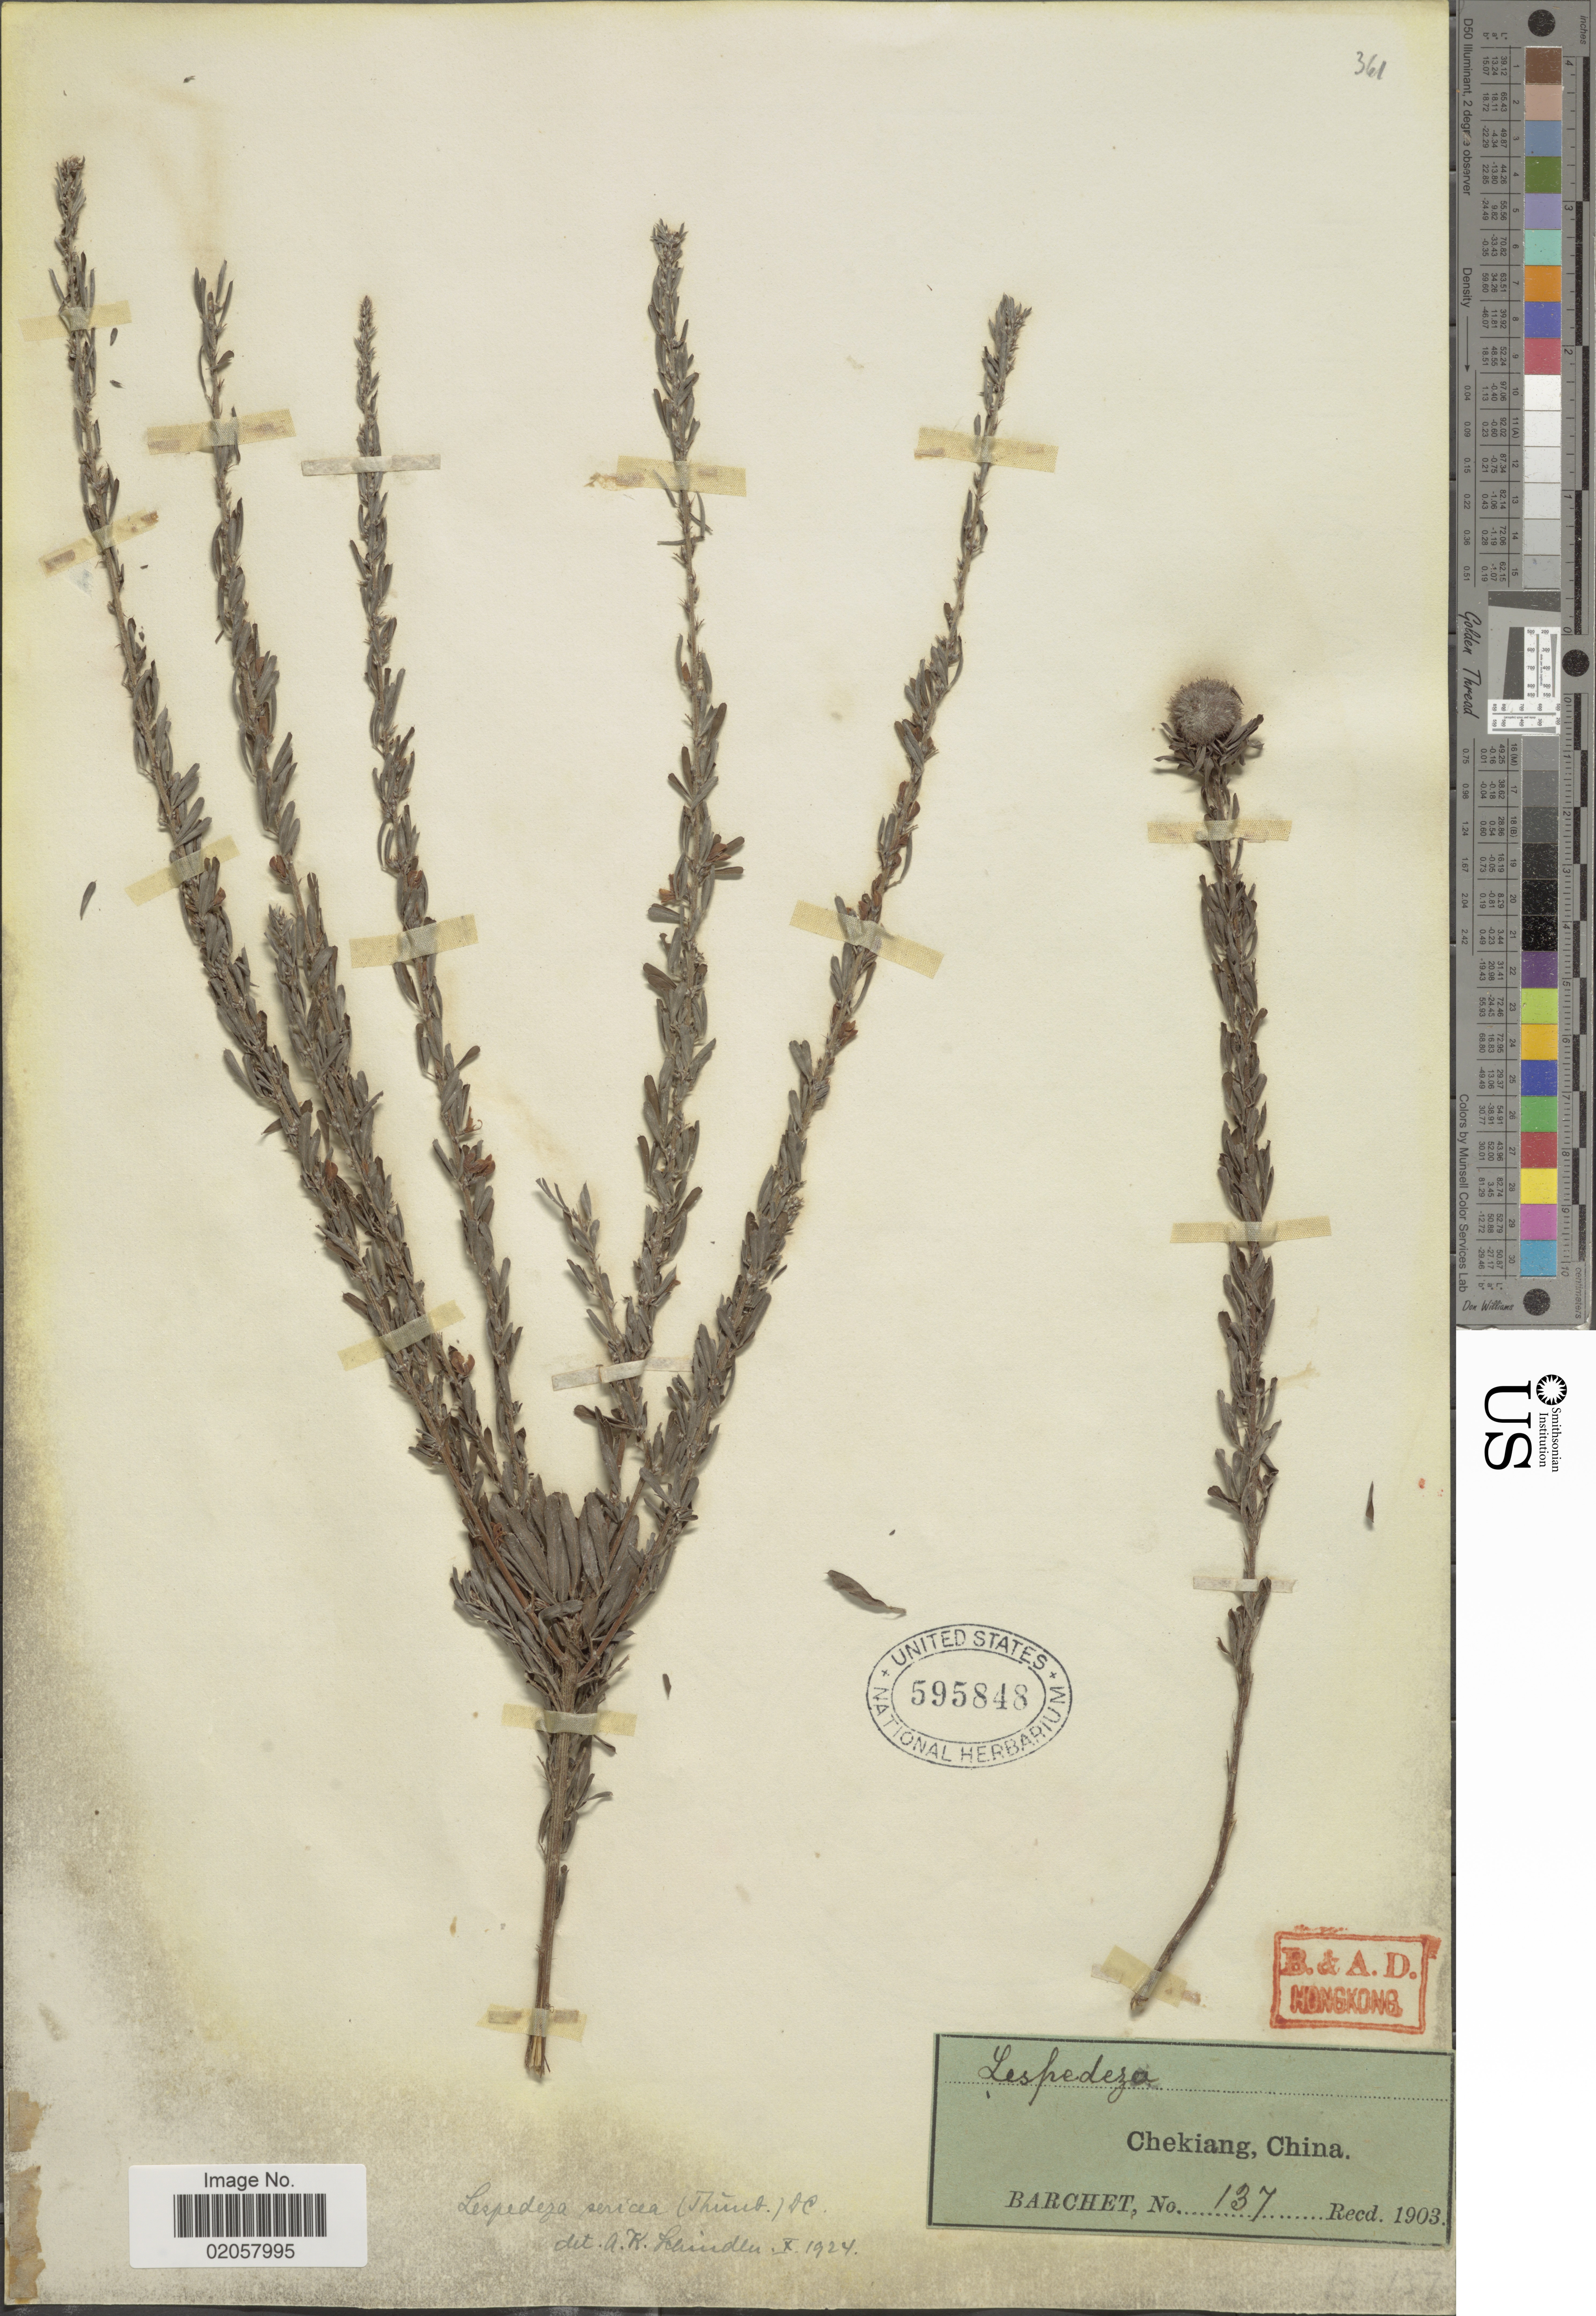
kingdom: Plantae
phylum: Tracheophyta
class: Magnoliopsida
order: Fabales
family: Fabaceae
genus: Lespedeza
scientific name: Lespedeza cuneata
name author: (Dum. Cours.) G. Don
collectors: Barchet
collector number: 137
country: China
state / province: Zhejiang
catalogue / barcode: US 595848